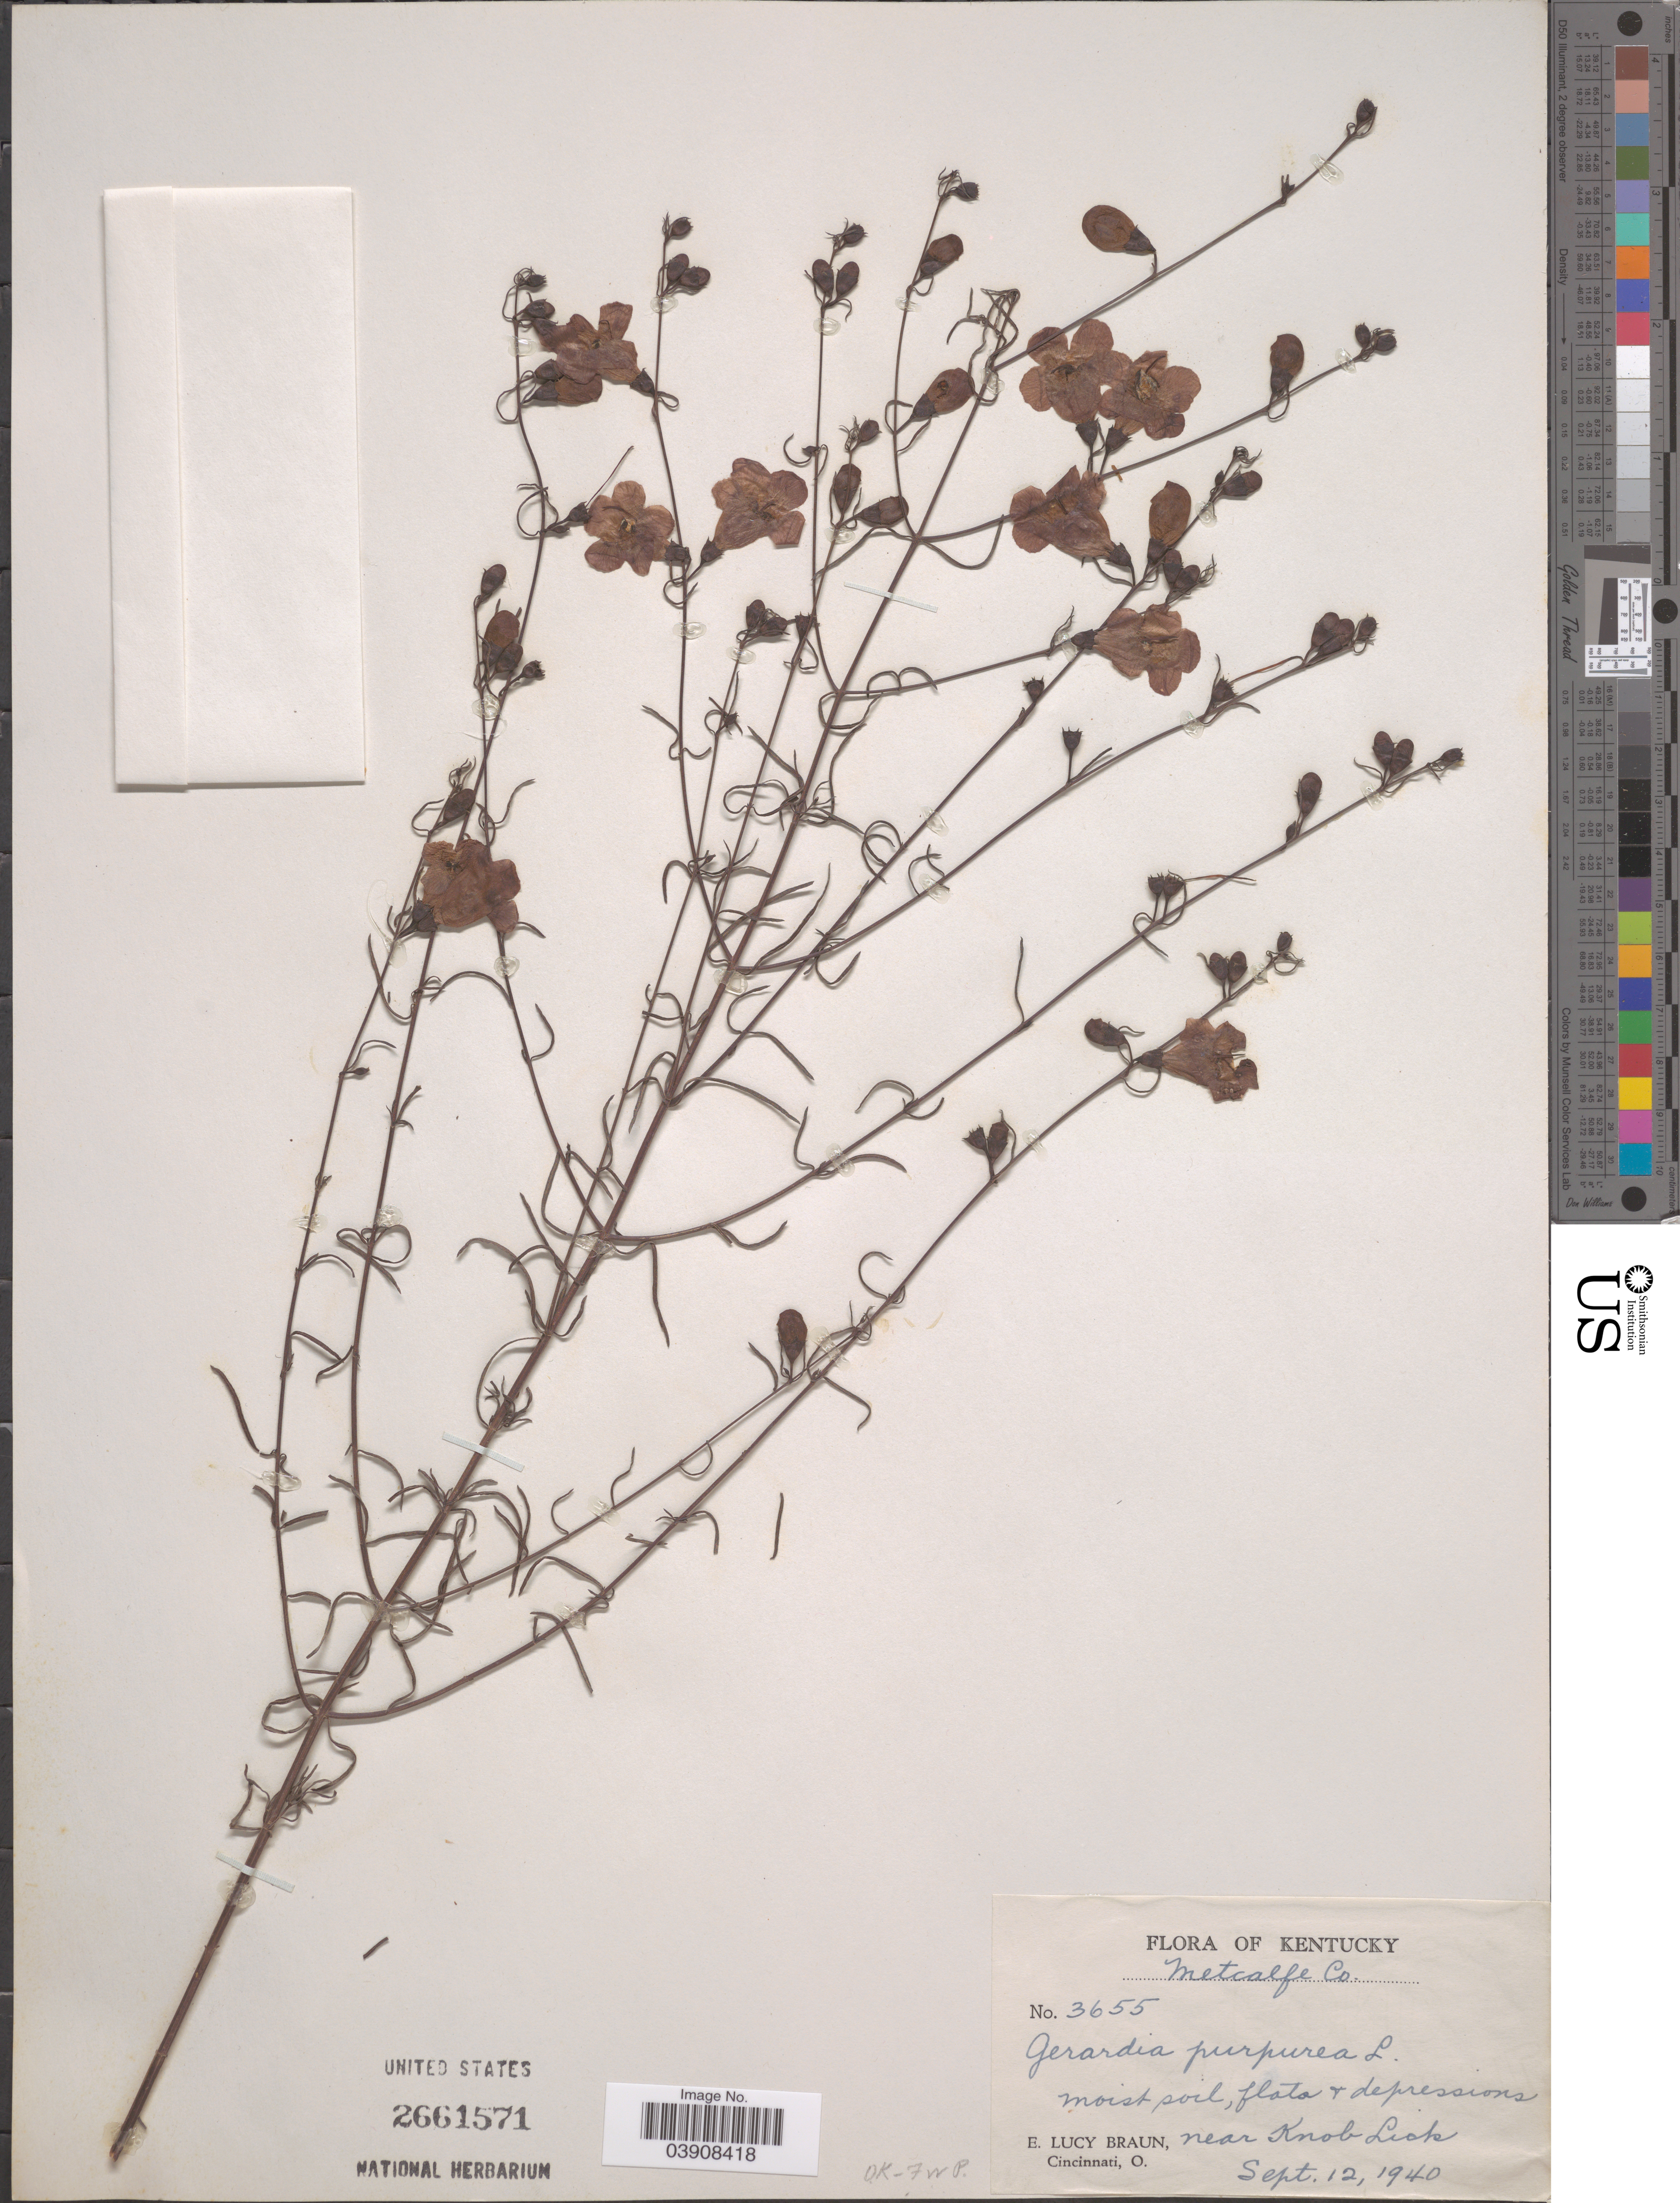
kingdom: Plantae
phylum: Tracheophyta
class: Magnoliopsida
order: Lamiales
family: Orobanchaceae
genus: Agalinis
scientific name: Agalinis purpurea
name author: (L.) Pennell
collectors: E. L. Braun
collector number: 3655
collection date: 1940-09-12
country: United States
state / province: Kentucky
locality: Metcalfe Co. Near Knob Lick.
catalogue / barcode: US 2661571